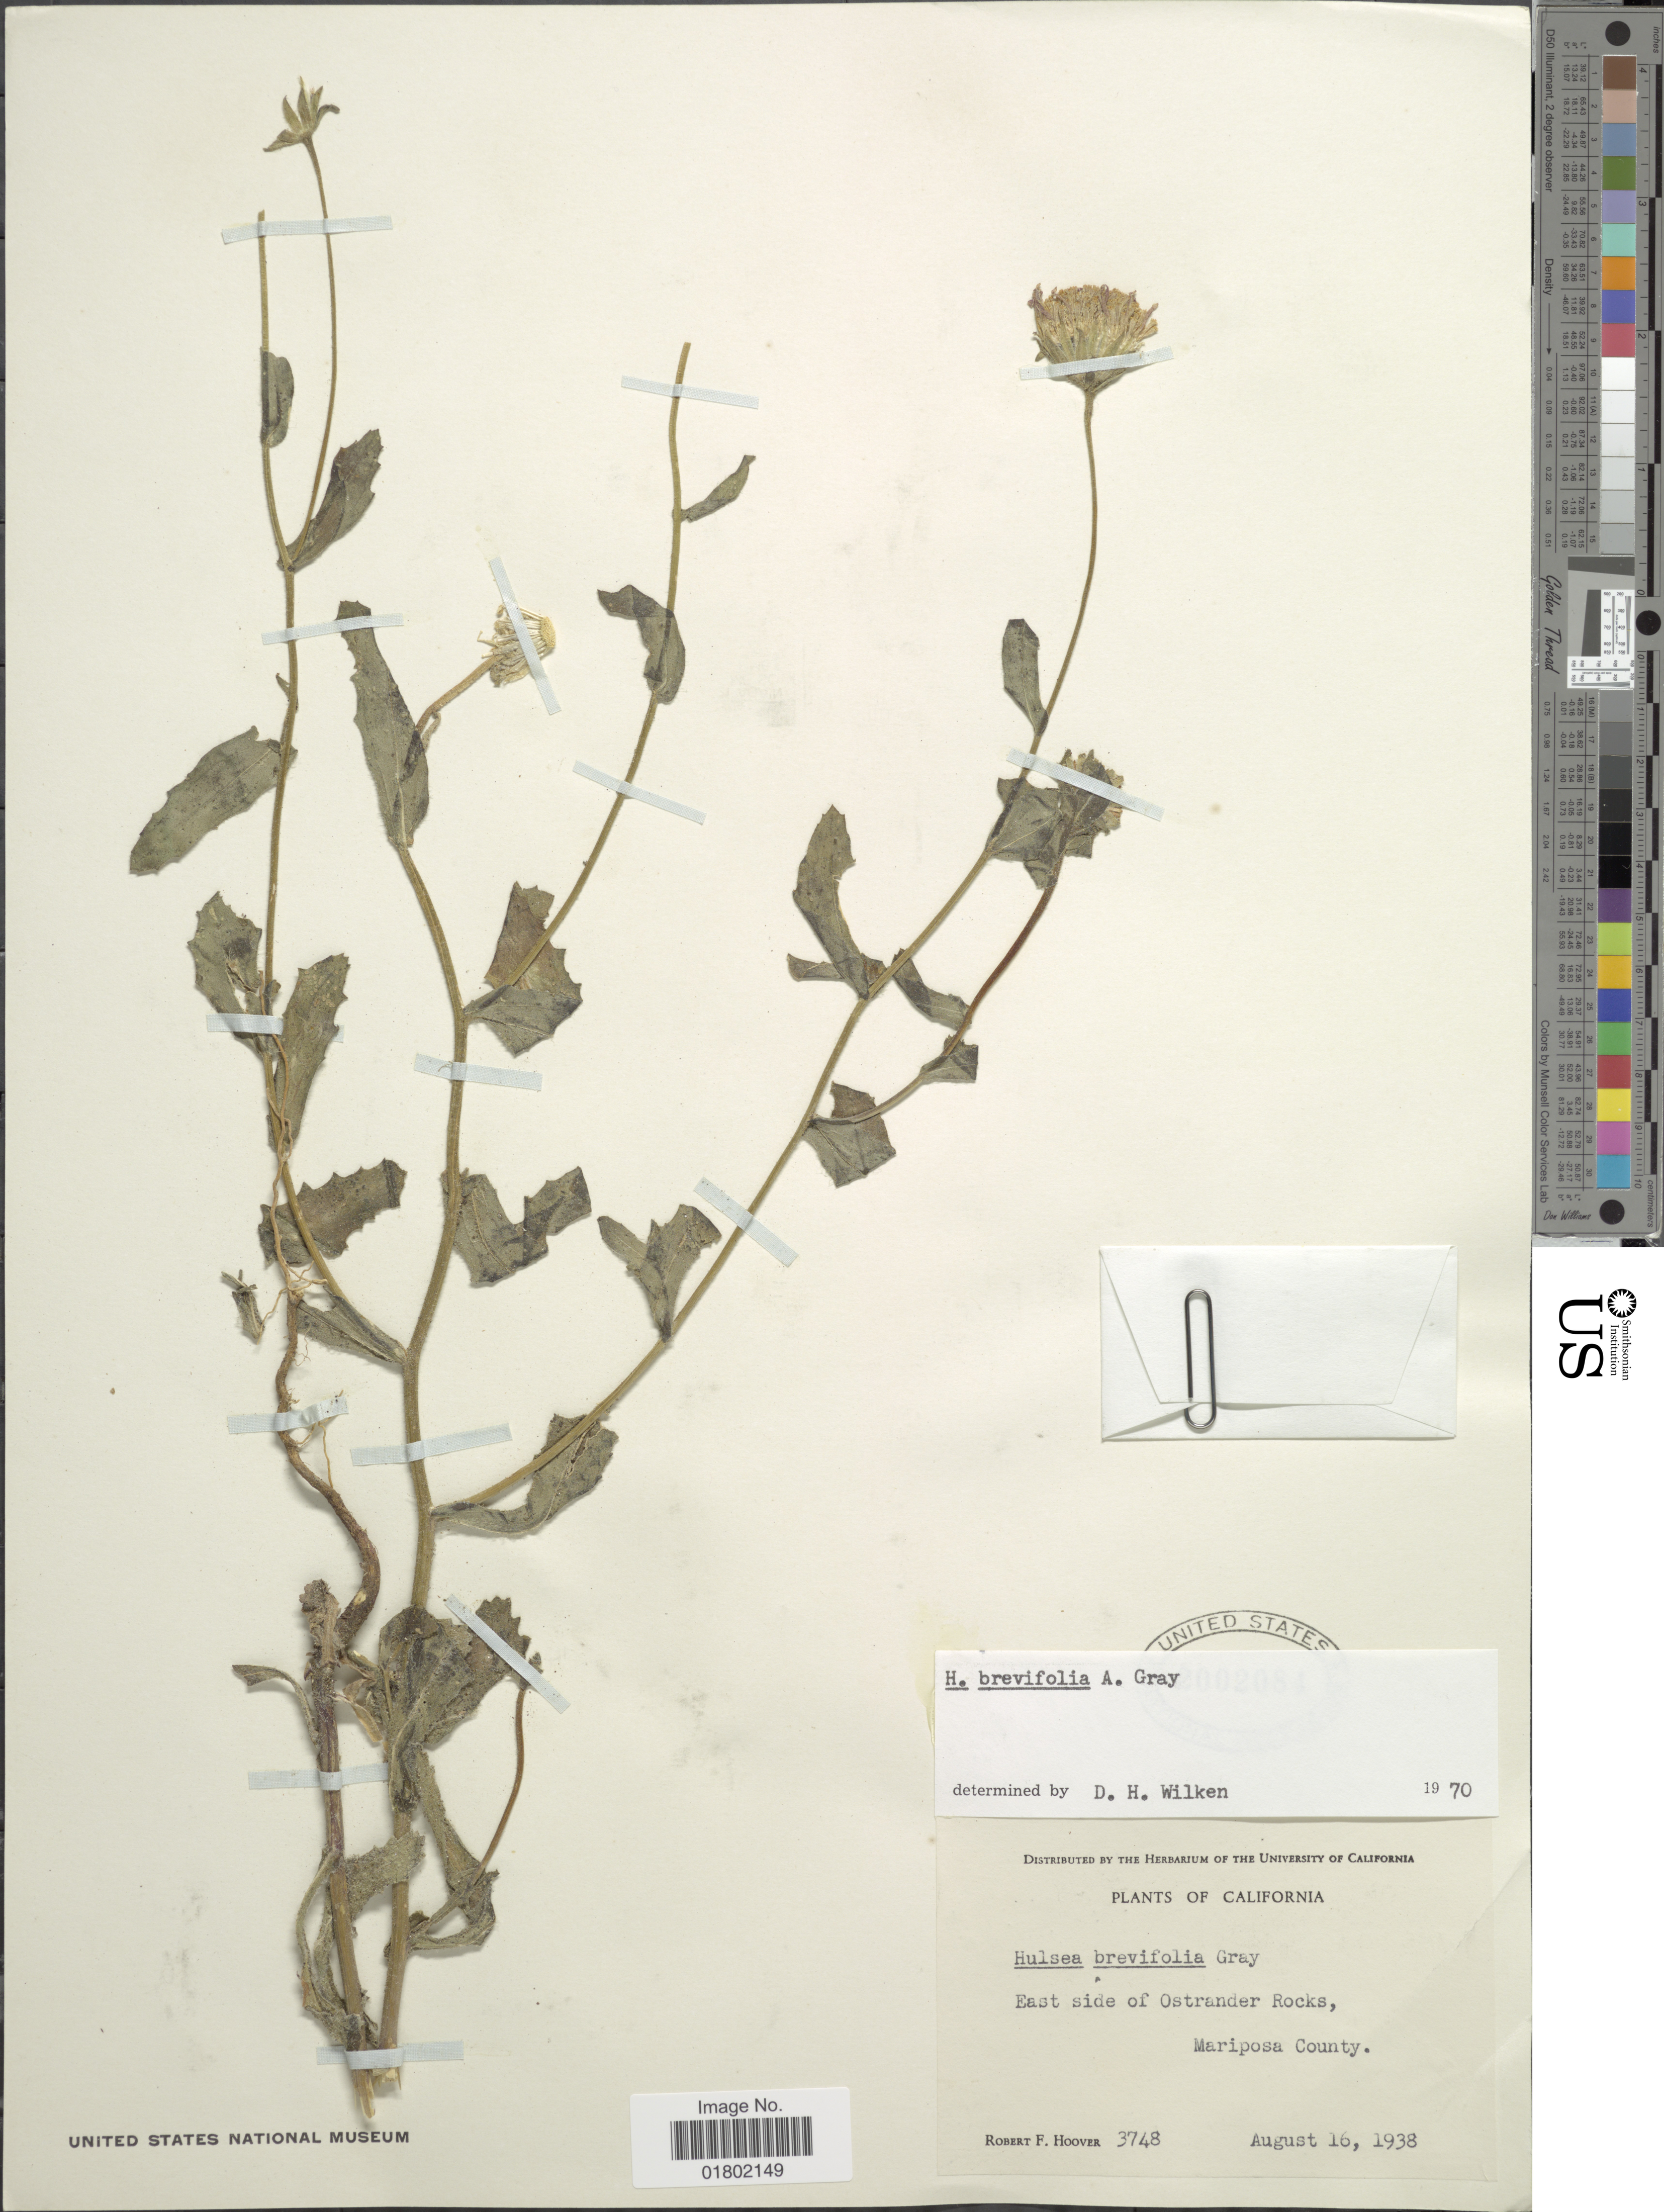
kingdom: Plantae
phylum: Tracheophyta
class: Magnoliopsida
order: Asterales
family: Asteraceae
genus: Hulsea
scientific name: Hulsea brevifolia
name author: A. Gray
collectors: R. F. Hoover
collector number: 3748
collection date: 1938-08-16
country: United States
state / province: California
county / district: Mariposa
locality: East side of Ostrander rocks, Mariposa County